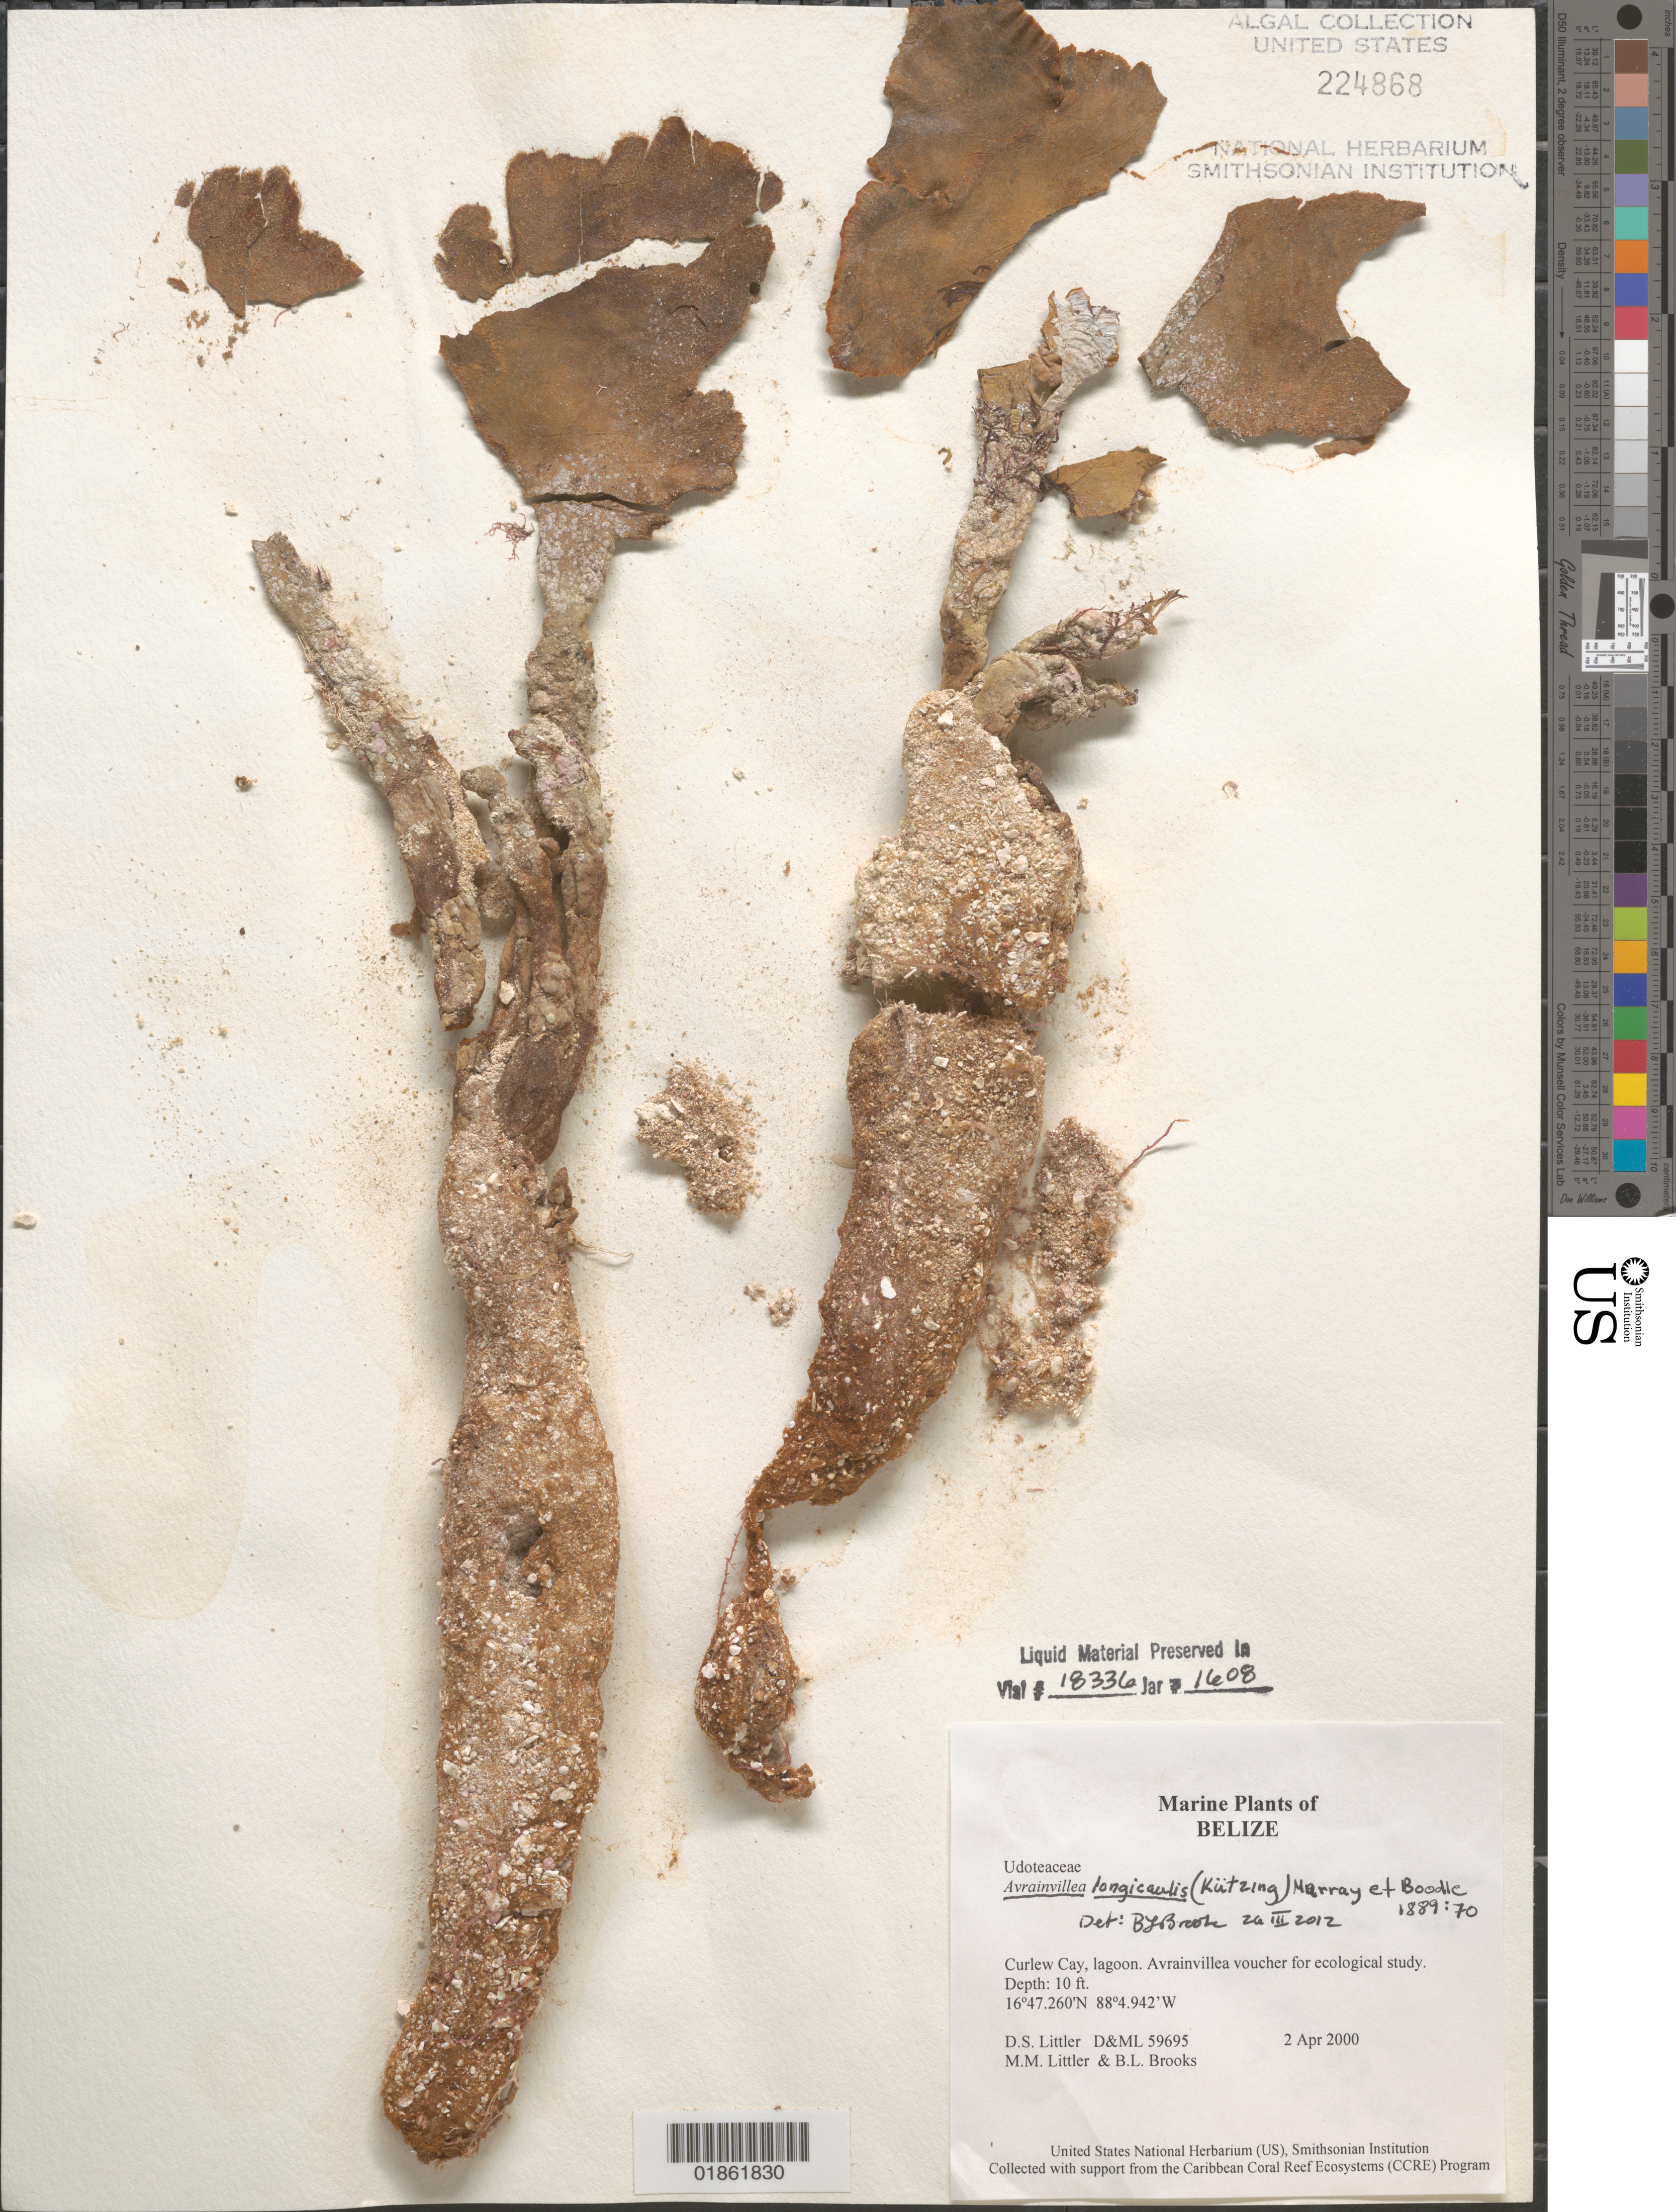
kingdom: Plantae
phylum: Chlorophyta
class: Ulvophyceae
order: Bryopsidales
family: Dichotomosiphonaceae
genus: Avrainvillea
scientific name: Avrainvillea sp.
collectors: D. S. Littler & M. M. Littler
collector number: D&ML 59695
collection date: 2000-04-02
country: Belize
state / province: Stann Creek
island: Curlew Cay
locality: Curlew Cay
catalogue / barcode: US 224868